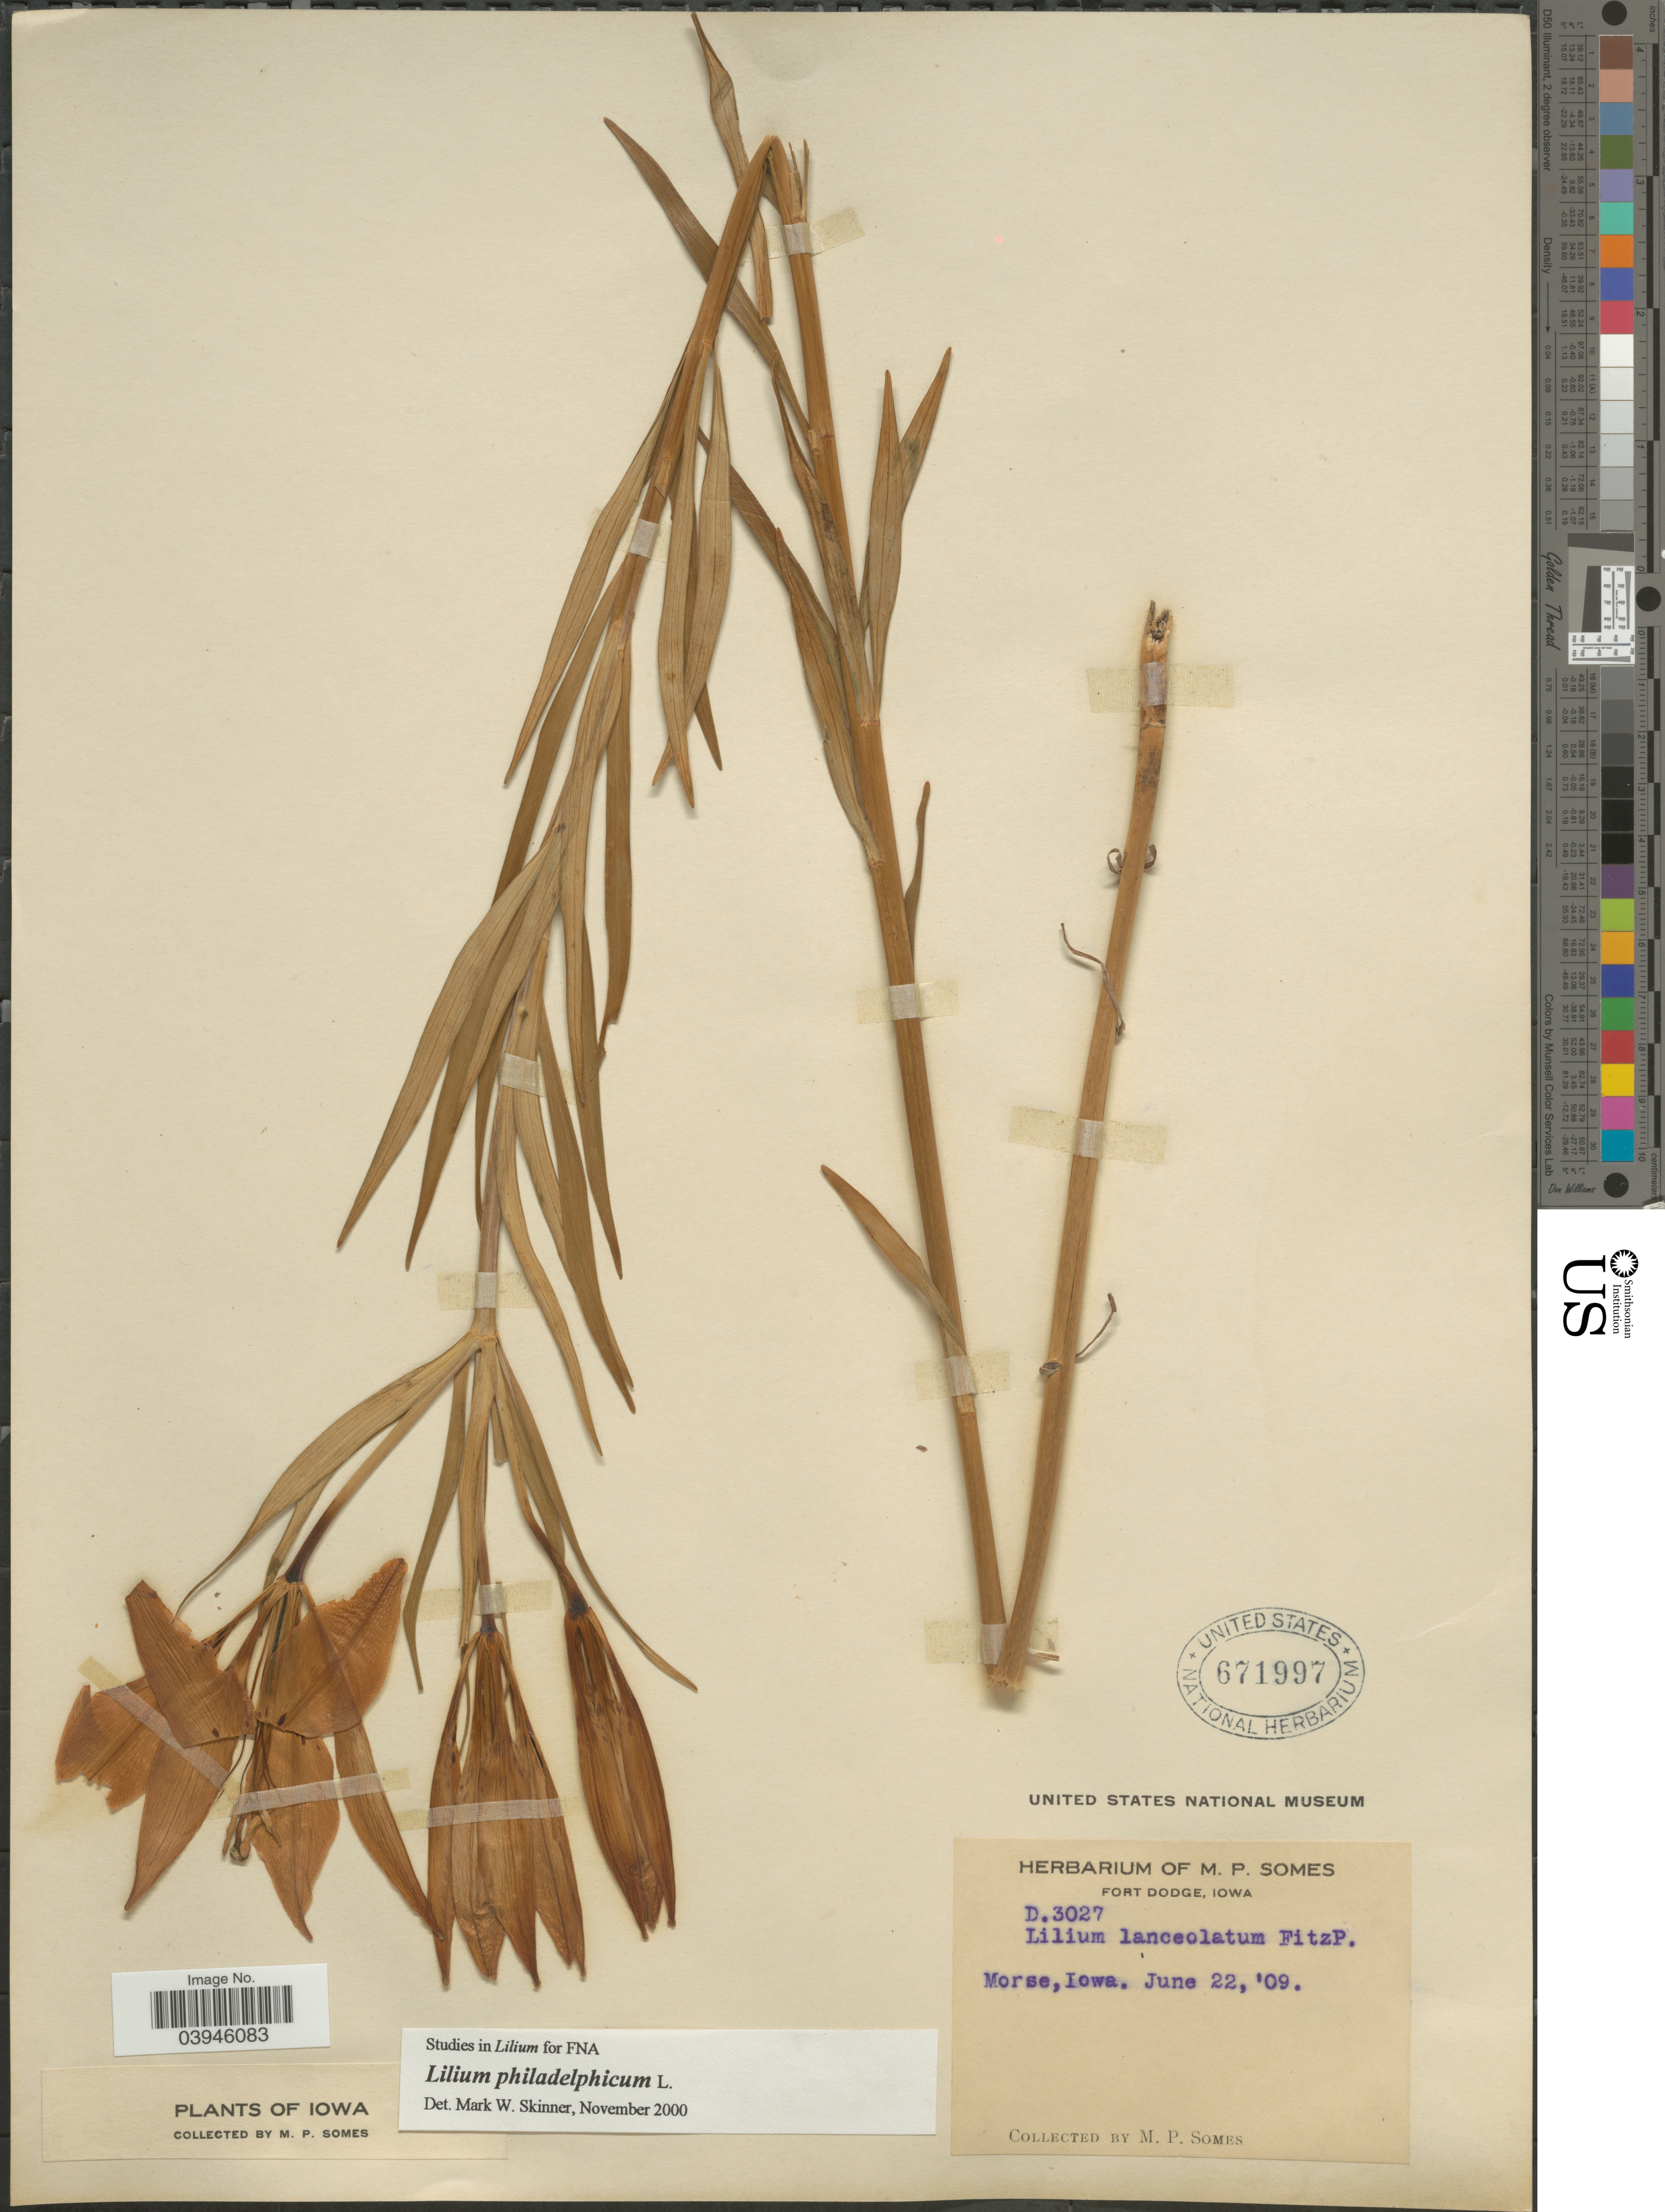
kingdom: Plantae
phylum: Tracheophyta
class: Liliopsida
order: Liliales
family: Liliaceae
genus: Lilium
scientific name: Lilium philadelphicum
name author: L.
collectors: M. Somes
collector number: D.3027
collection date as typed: Transcribed d/m/y: 22/6/9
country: United States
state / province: Iowa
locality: Morse.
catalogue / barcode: US 671997